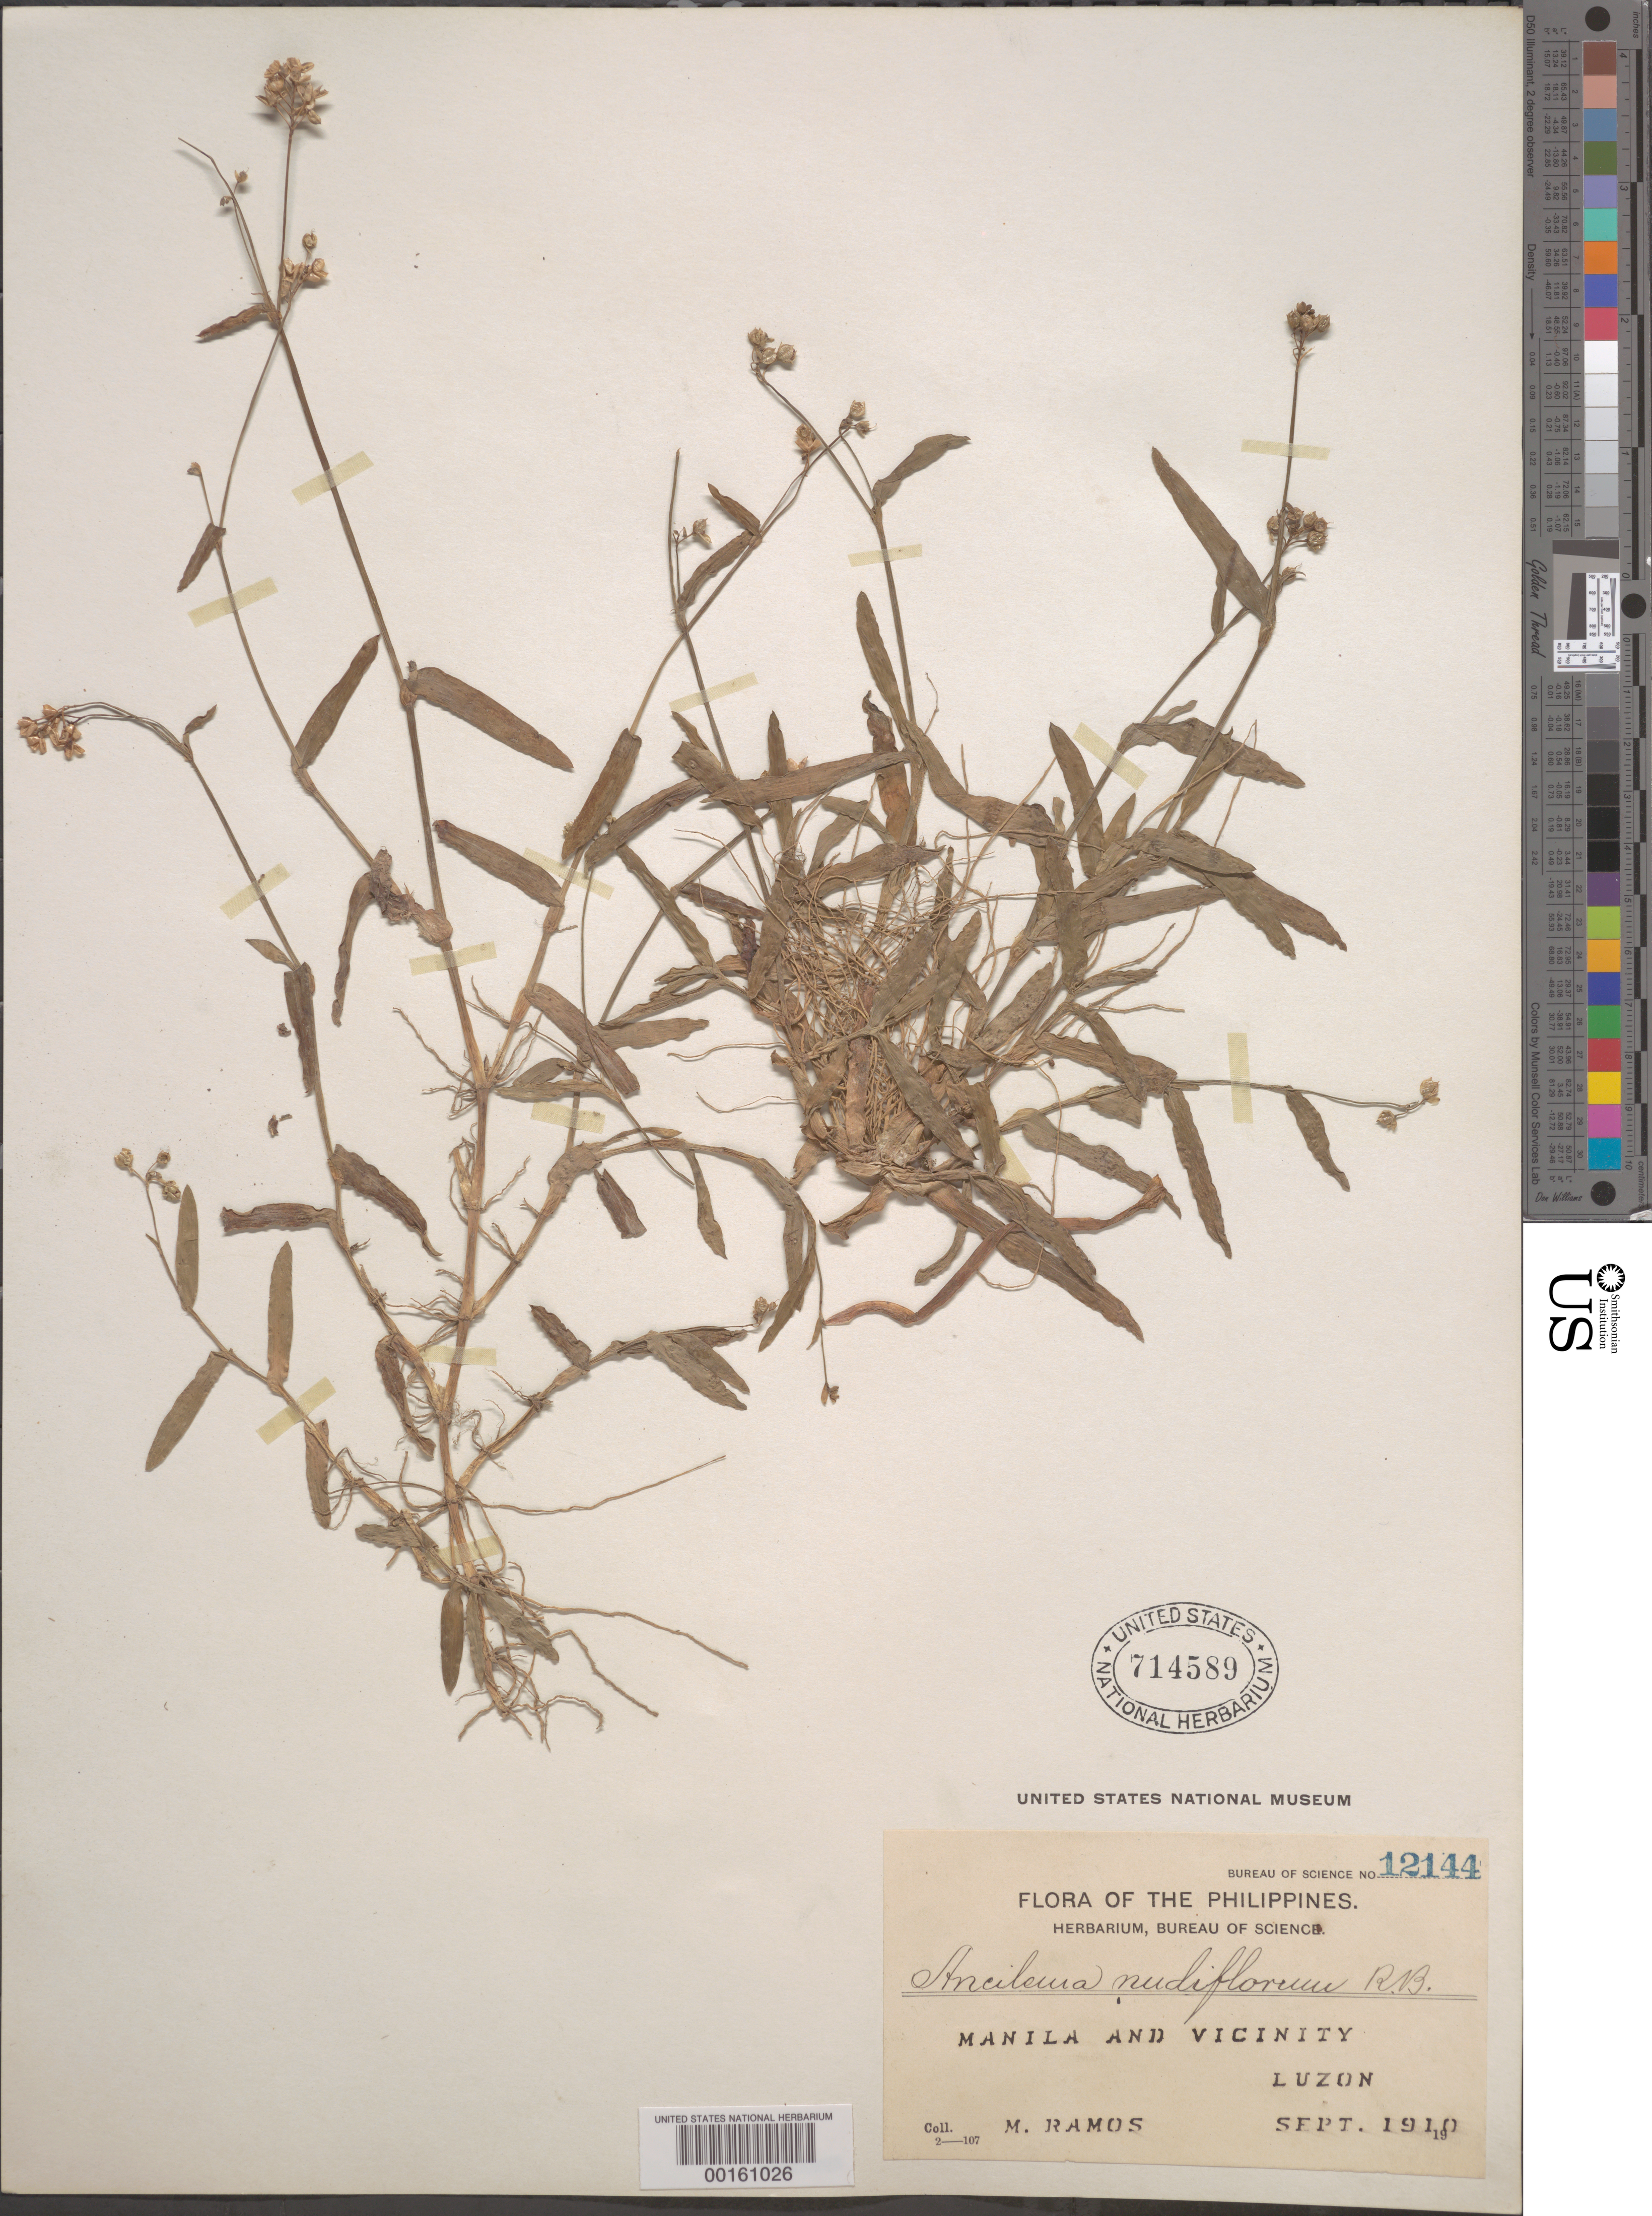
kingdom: Plantae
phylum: Tracheophyta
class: Liliopsida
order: Commelinales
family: Commelinaceae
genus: Murdannia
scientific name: Murdannia nudiflora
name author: (L.) Brenan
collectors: M. Ramos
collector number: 12144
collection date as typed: Sep 1910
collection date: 1910-09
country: Philippines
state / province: National Capital Region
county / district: Manila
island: Luzon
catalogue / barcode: US 714589